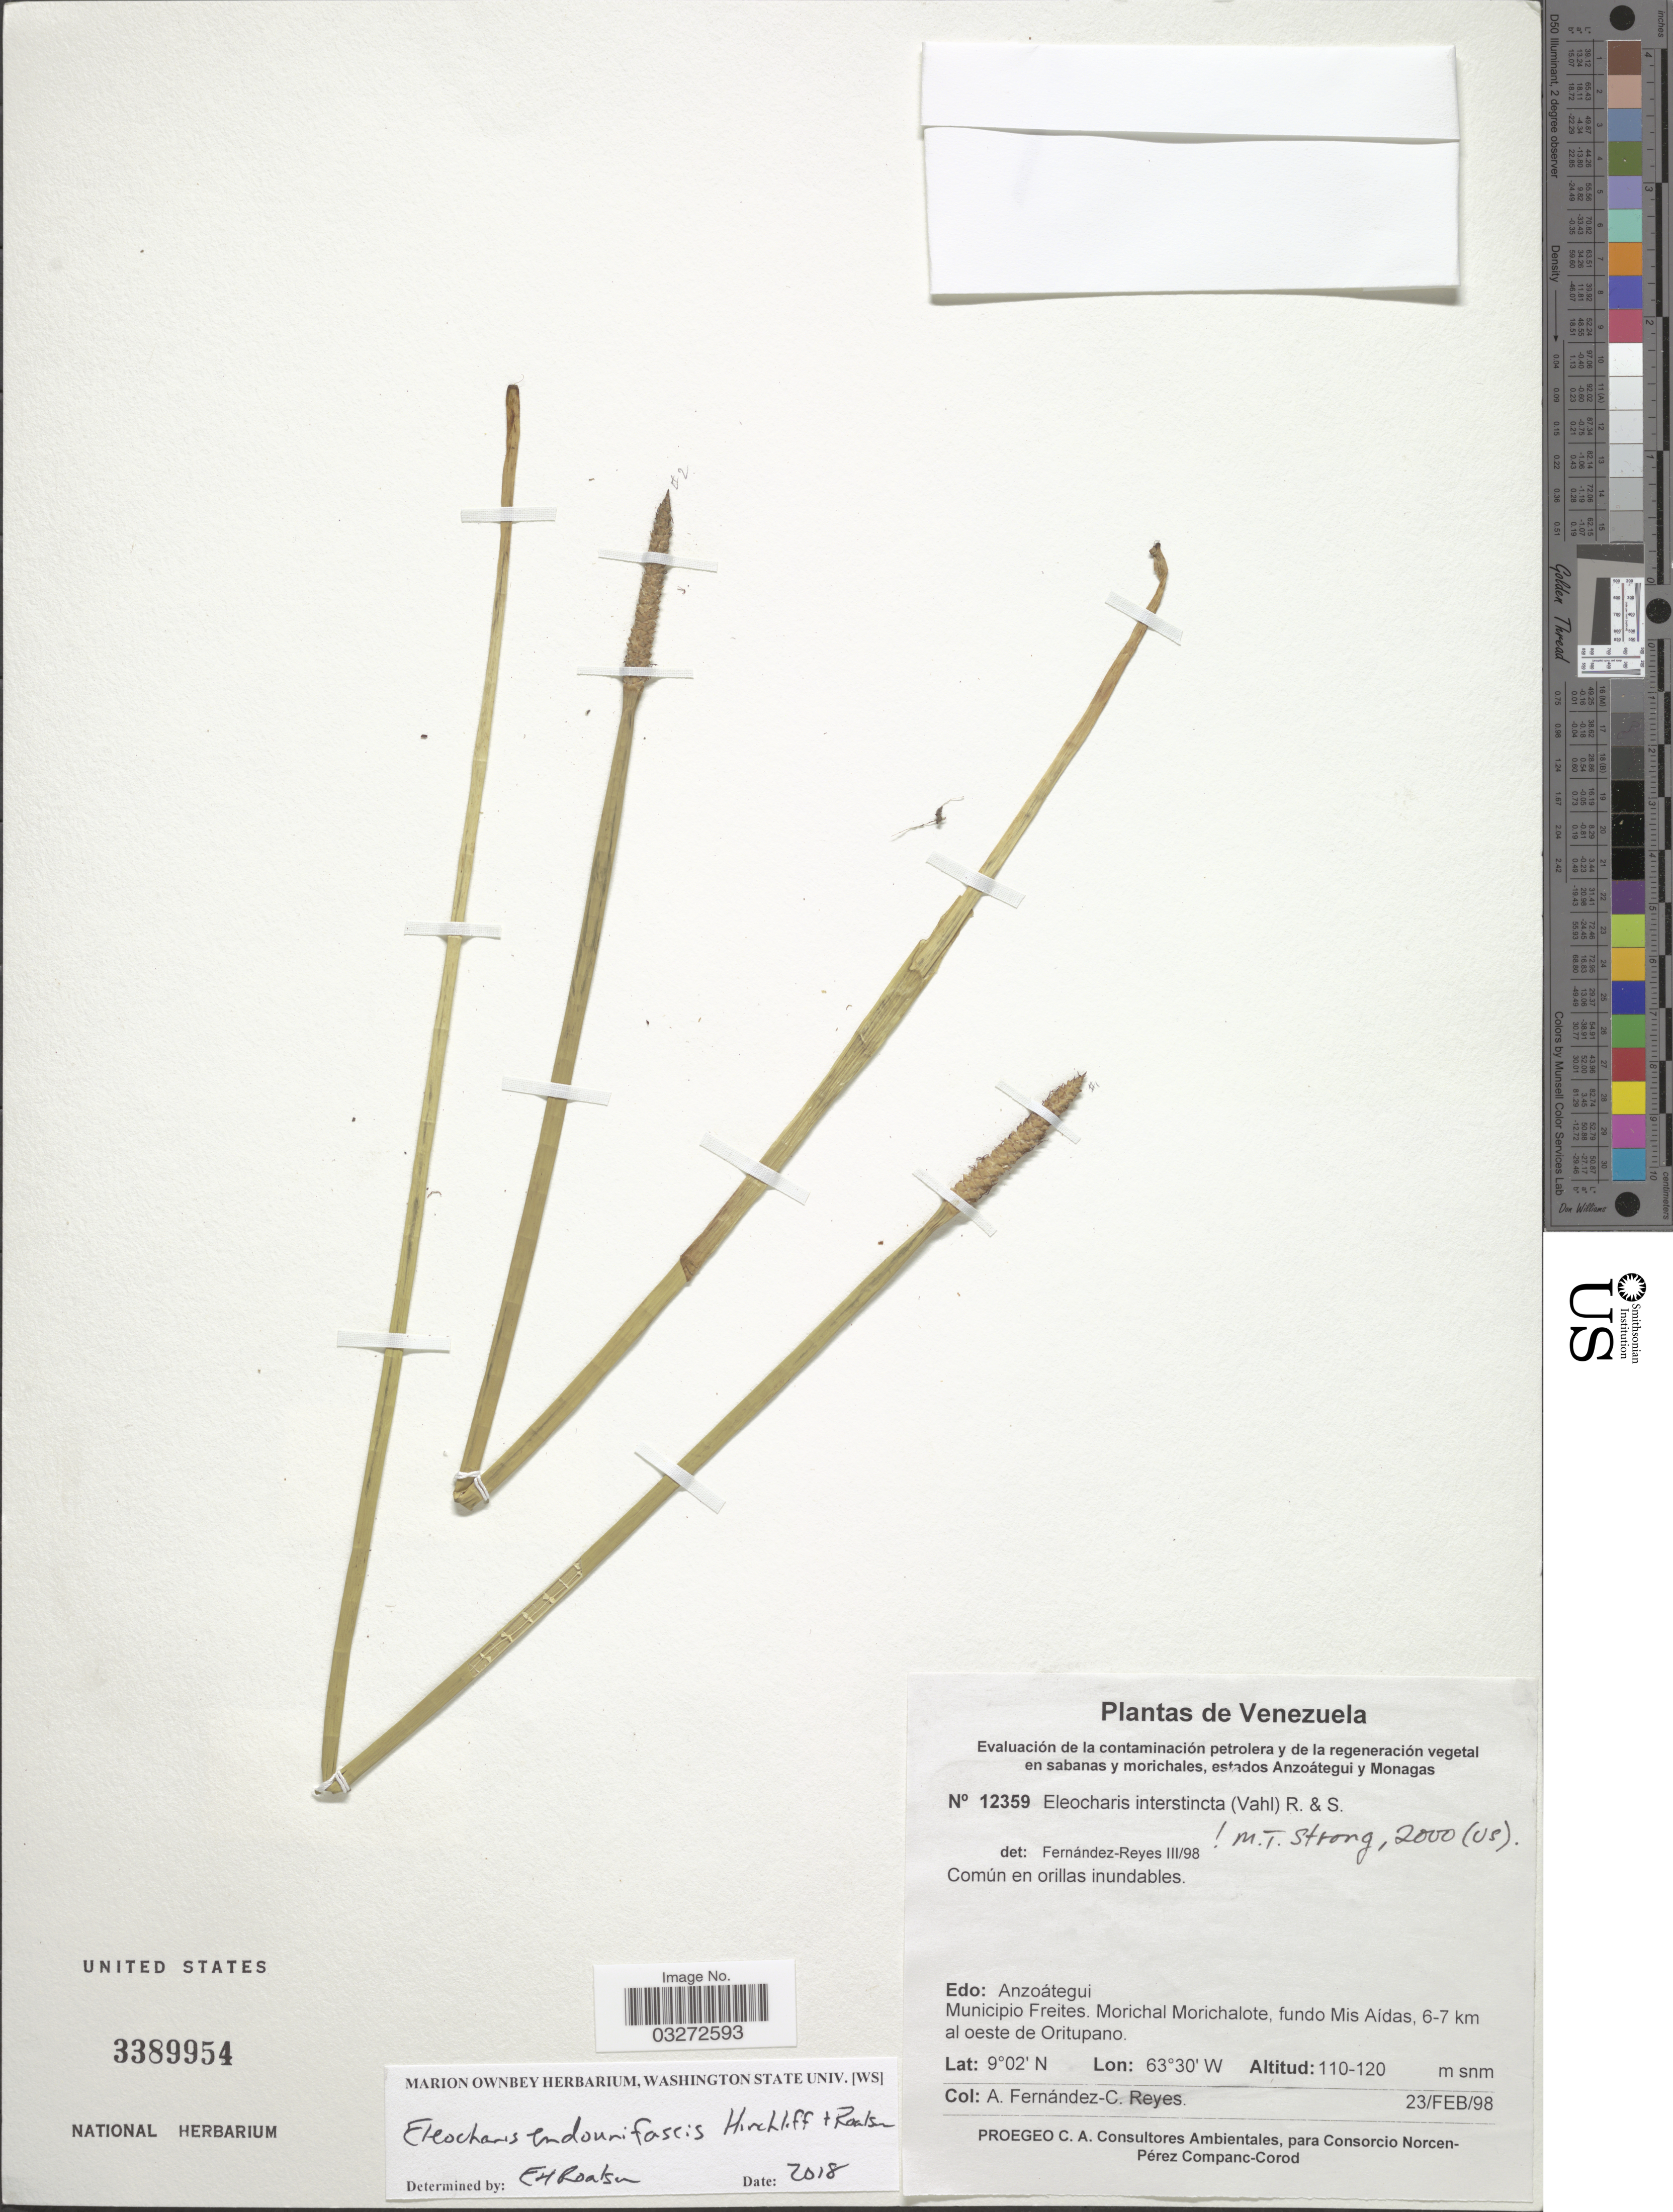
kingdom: Plantae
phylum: Tracheophyta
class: Liliopsida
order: Poales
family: Cyperaceae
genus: Eleocharis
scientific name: Eleocharis endounifascis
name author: Hinchliff & Roalson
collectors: A. Fernandez & C. Reyes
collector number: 12359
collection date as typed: Transcribed d/m/y: 23/2/98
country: Venezuela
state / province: Anzoategui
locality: Municipio Freites. Morichal Morichalote, fundo Mis Aídas, 6-7 km al oeste de Oritupano.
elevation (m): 110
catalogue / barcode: US 3389954